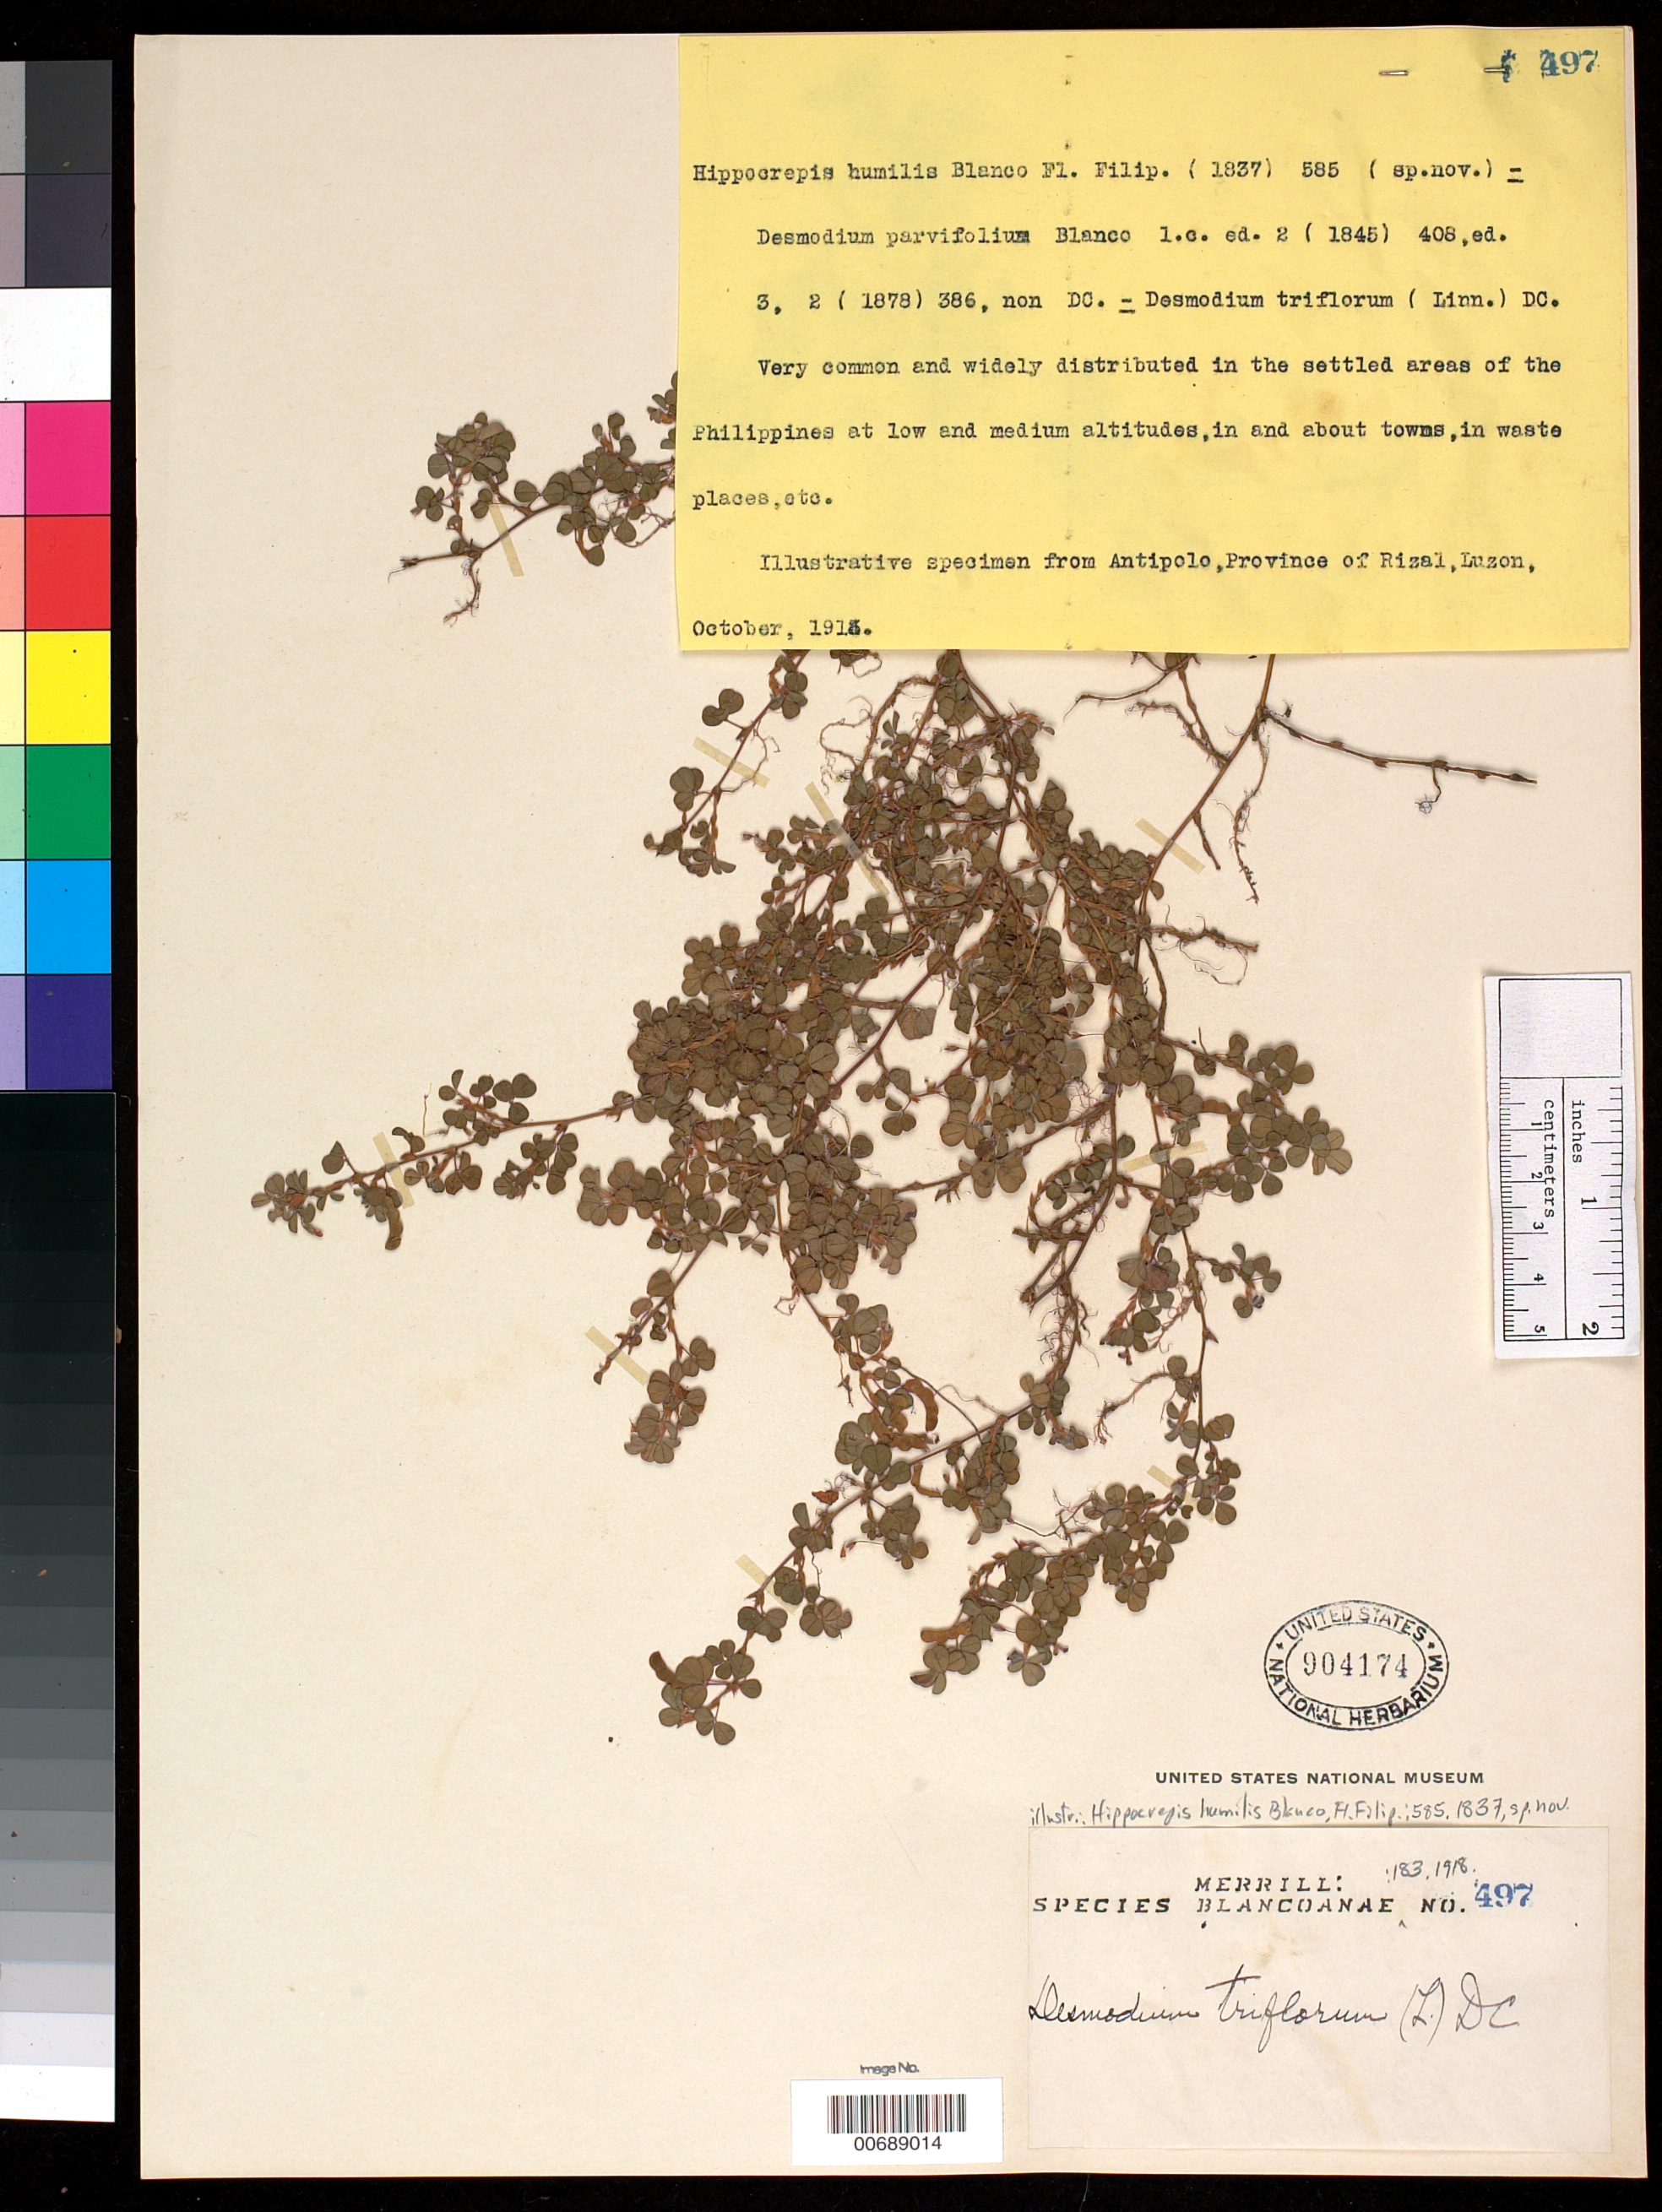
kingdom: Plantae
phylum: Tracheophyta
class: Magnoliopsida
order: Fabales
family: Fabaceae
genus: Grona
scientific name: Grona triflora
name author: (L.) H. Ohashi & K. Ohashi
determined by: Strong, Mark T., (BOT), Smithsonian Institution - National Museum of Natural History (UNITED STATES)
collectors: E. D. Merrill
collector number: Sp. Blancoan. 0497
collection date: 1914-10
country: Philippines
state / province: Calabarzon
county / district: Rizal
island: Luzon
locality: Antipolo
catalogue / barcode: US 904174